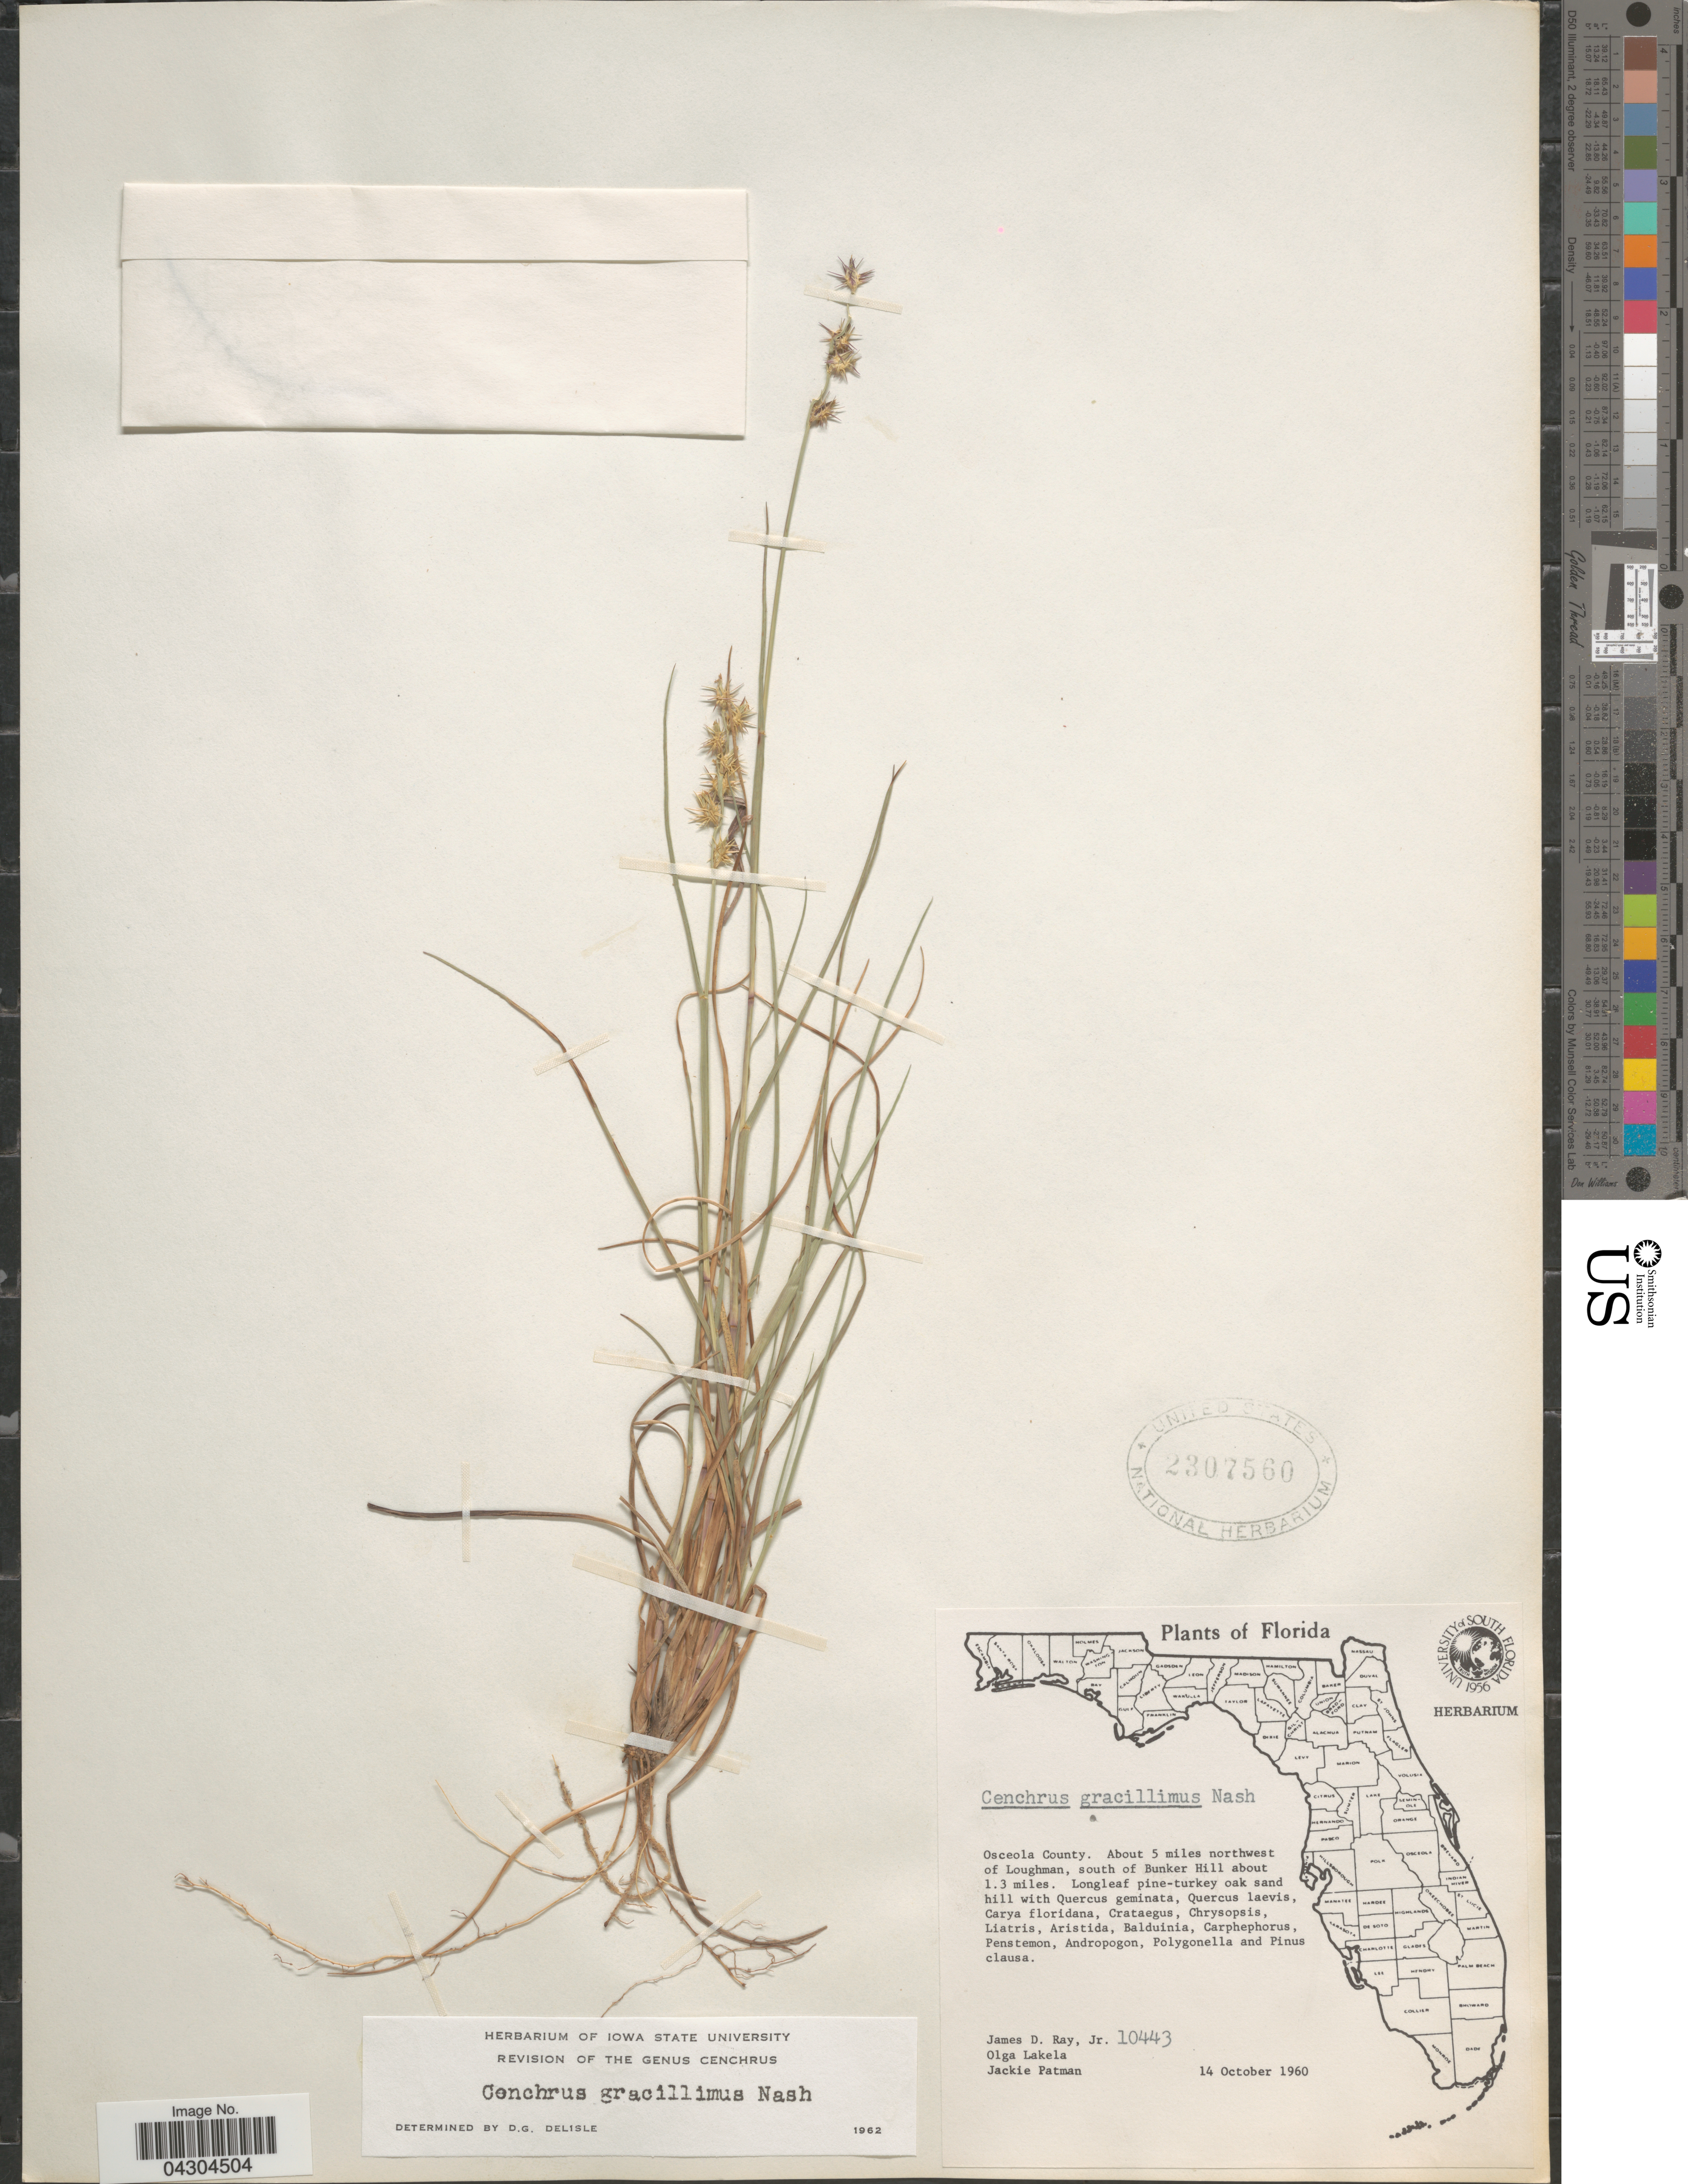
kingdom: Plantae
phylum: Tracheophyta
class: Liliopsida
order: Poales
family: Poaceae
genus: Cenchrus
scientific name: Cenchrus gracillimus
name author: Nash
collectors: J. Ray, O. K. Lakela & J. Patman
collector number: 10443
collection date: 1960-10-14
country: United States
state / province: Florida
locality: Osceola County. About 5 miles northwest of Loughman, south of Bunker Hill about 1.3 miles.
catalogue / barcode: US 2307560